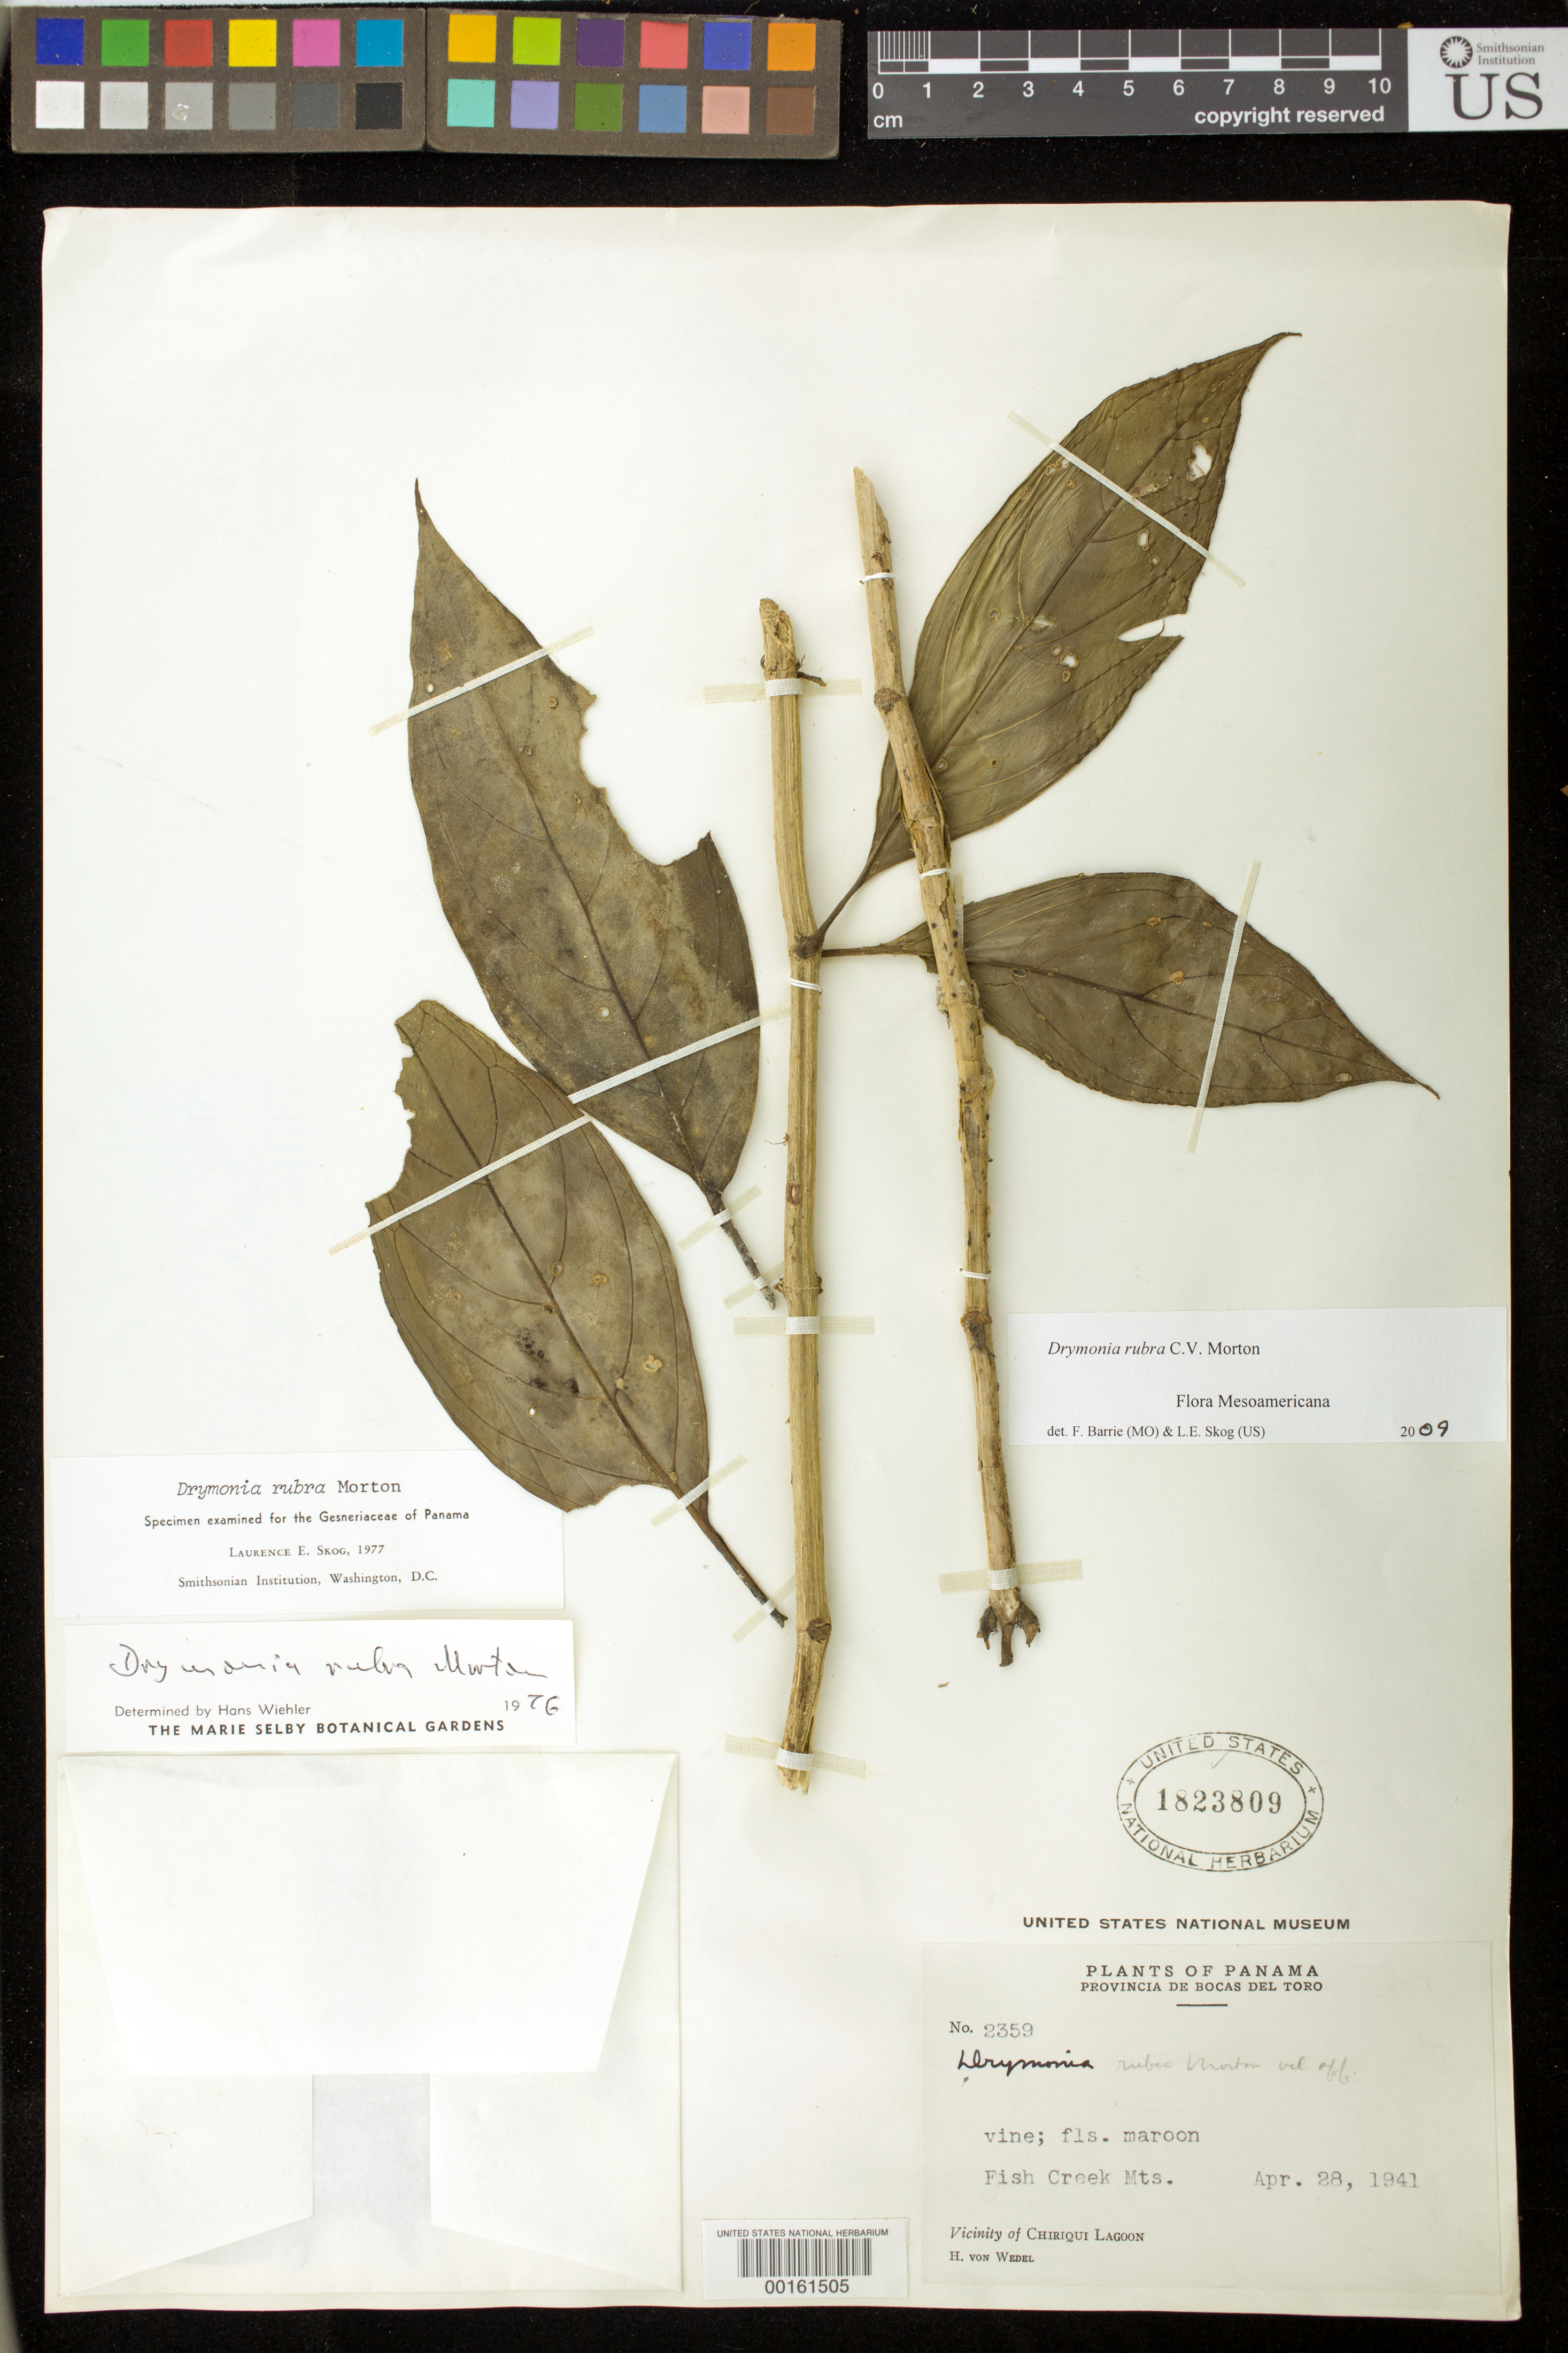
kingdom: Plantae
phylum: Tracheophyta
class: Magnoliopsida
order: Lamiales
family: Gesneriaceae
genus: Drymonia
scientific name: Drymonia rubra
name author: C.V. Morton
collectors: H. von Wedel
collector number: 2359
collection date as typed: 28 Apr 1941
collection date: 1941-04-28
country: Panama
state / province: Bocas del Toro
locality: Vicinity of Chiriqui Lagoon, Fish Creek Mts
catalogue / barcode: US 1823809